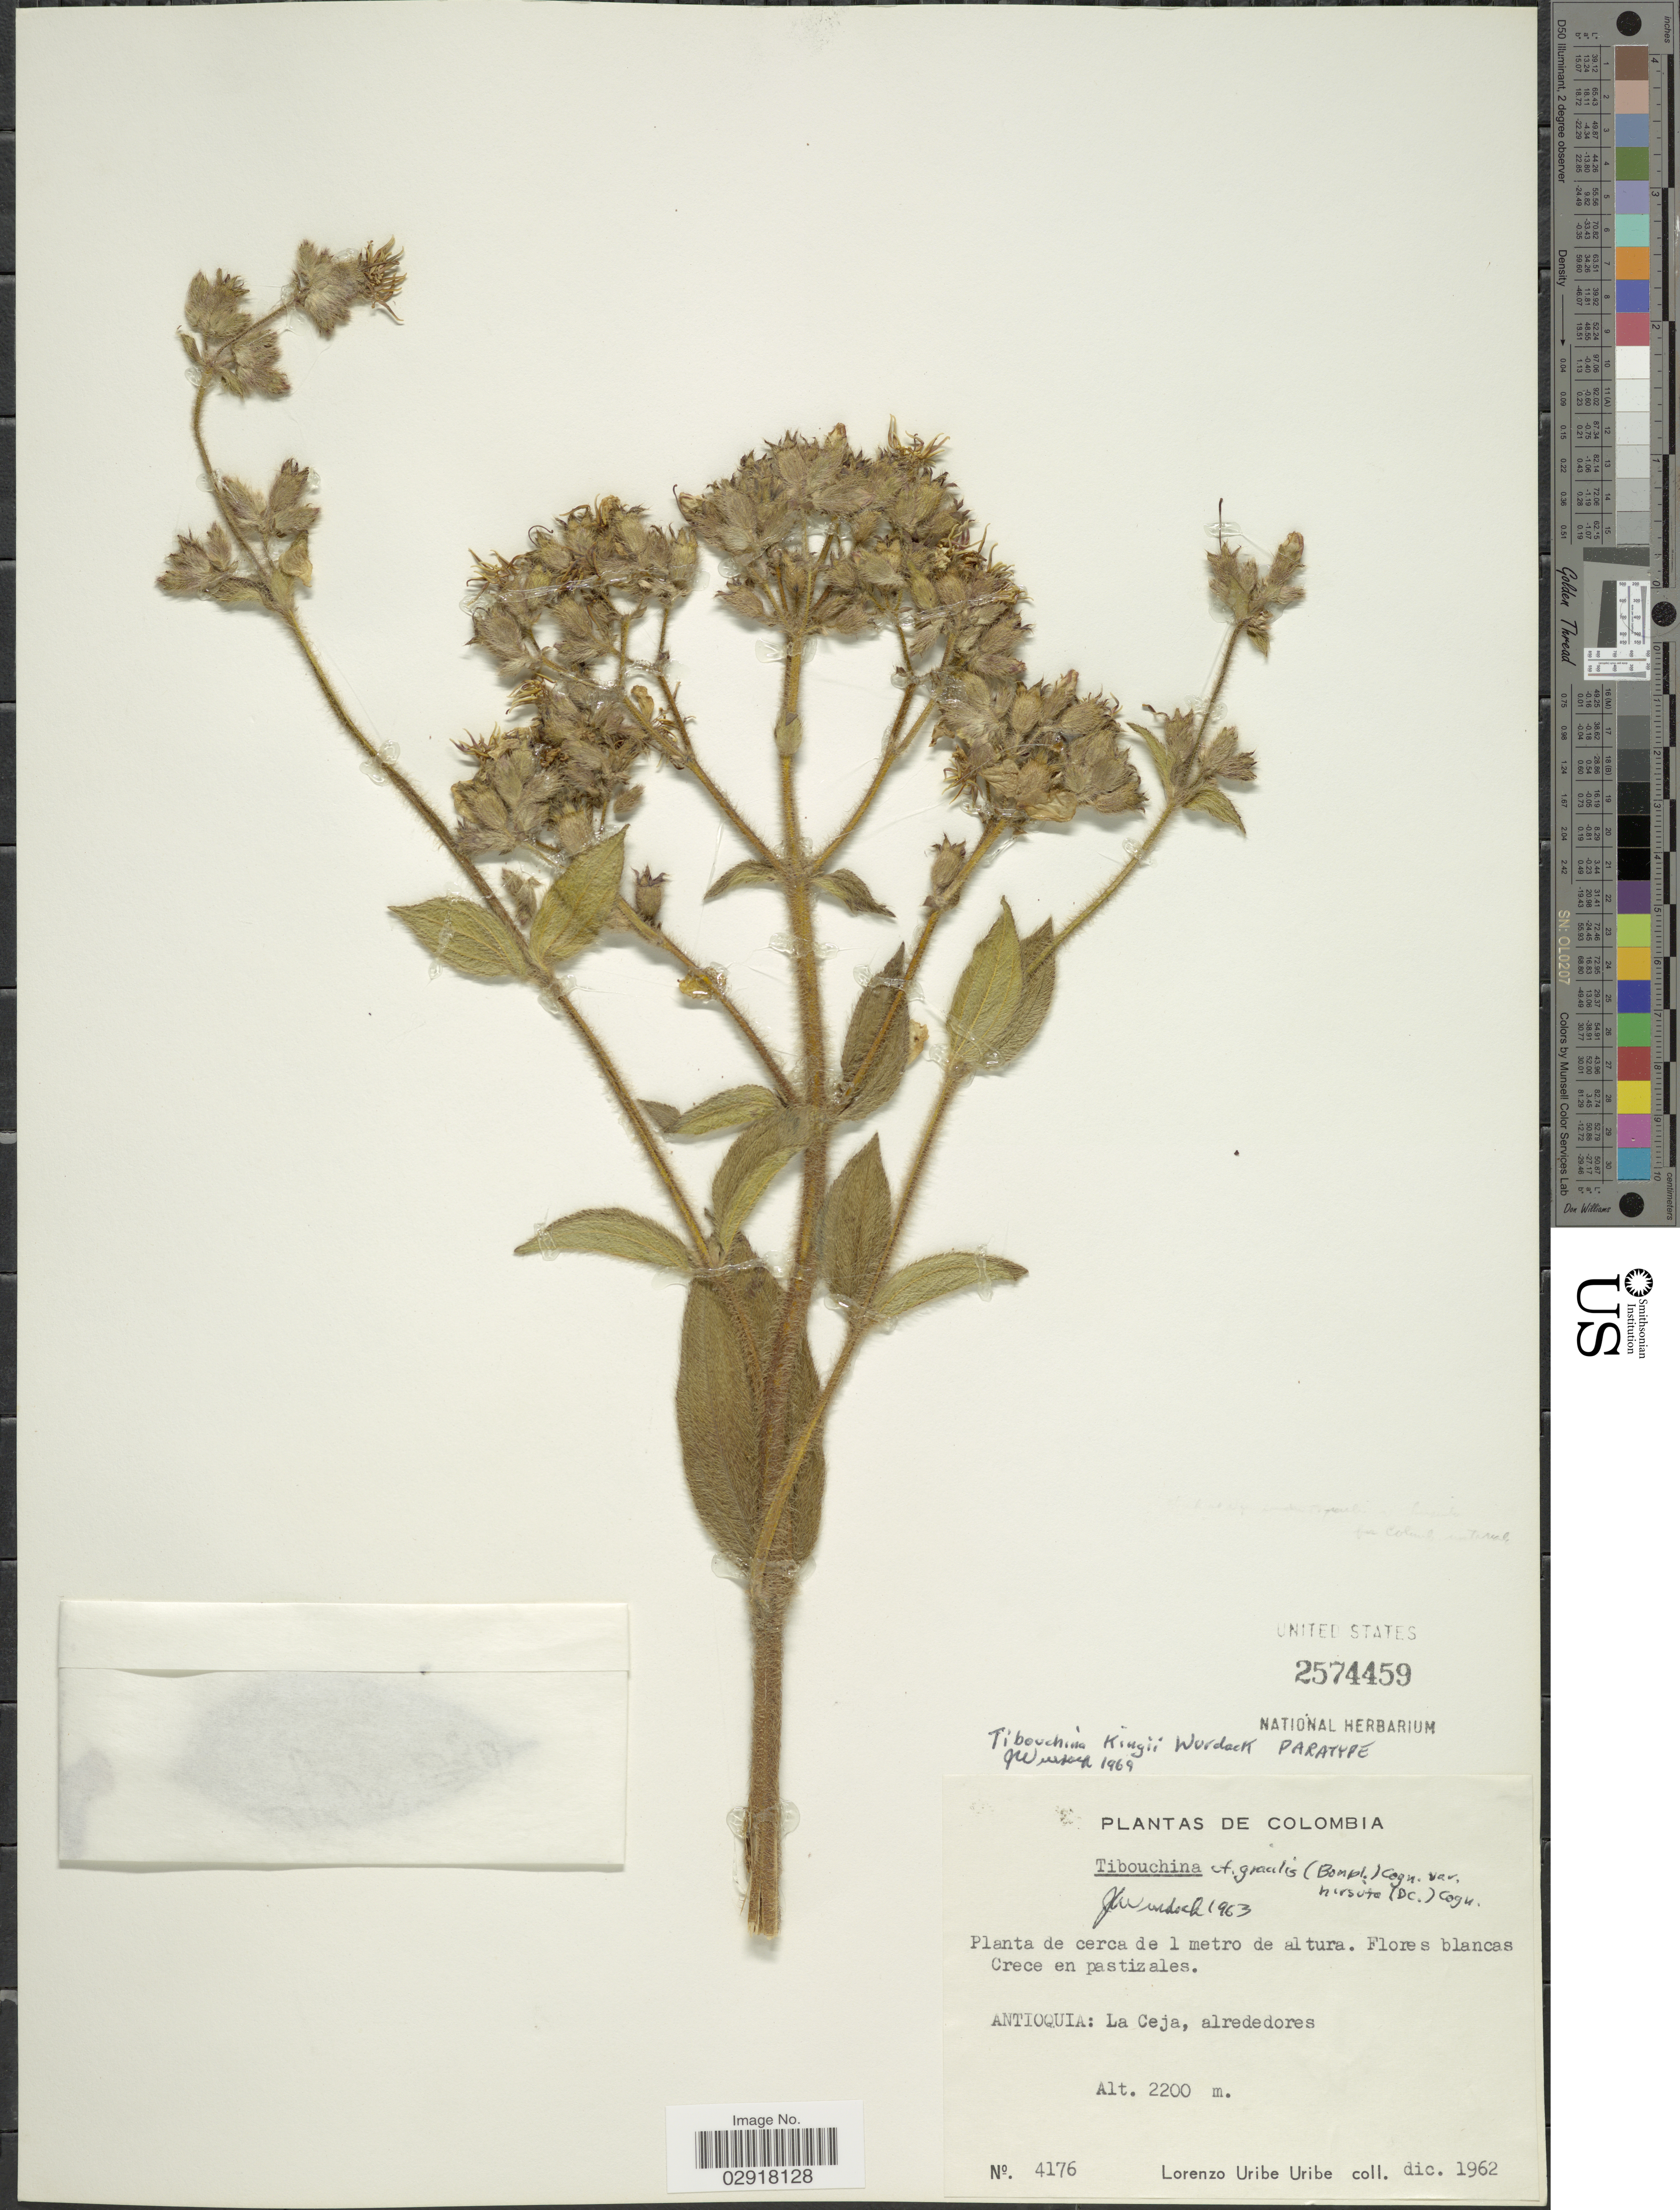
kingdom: Plantae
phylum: Tracheophyta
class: Magnoliopsida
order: Myrtales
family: Melastomataceae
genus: Chaetogastra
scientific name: Chaetogastra kingii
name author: (Wurdack) P.J.F. Guim. & Michelang.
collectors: L. Uribe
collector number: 4176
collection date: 1962-12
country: Colombia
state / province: Antioquia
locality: La Ceja, alrededores.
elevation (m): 2200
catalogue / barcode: US 2574459